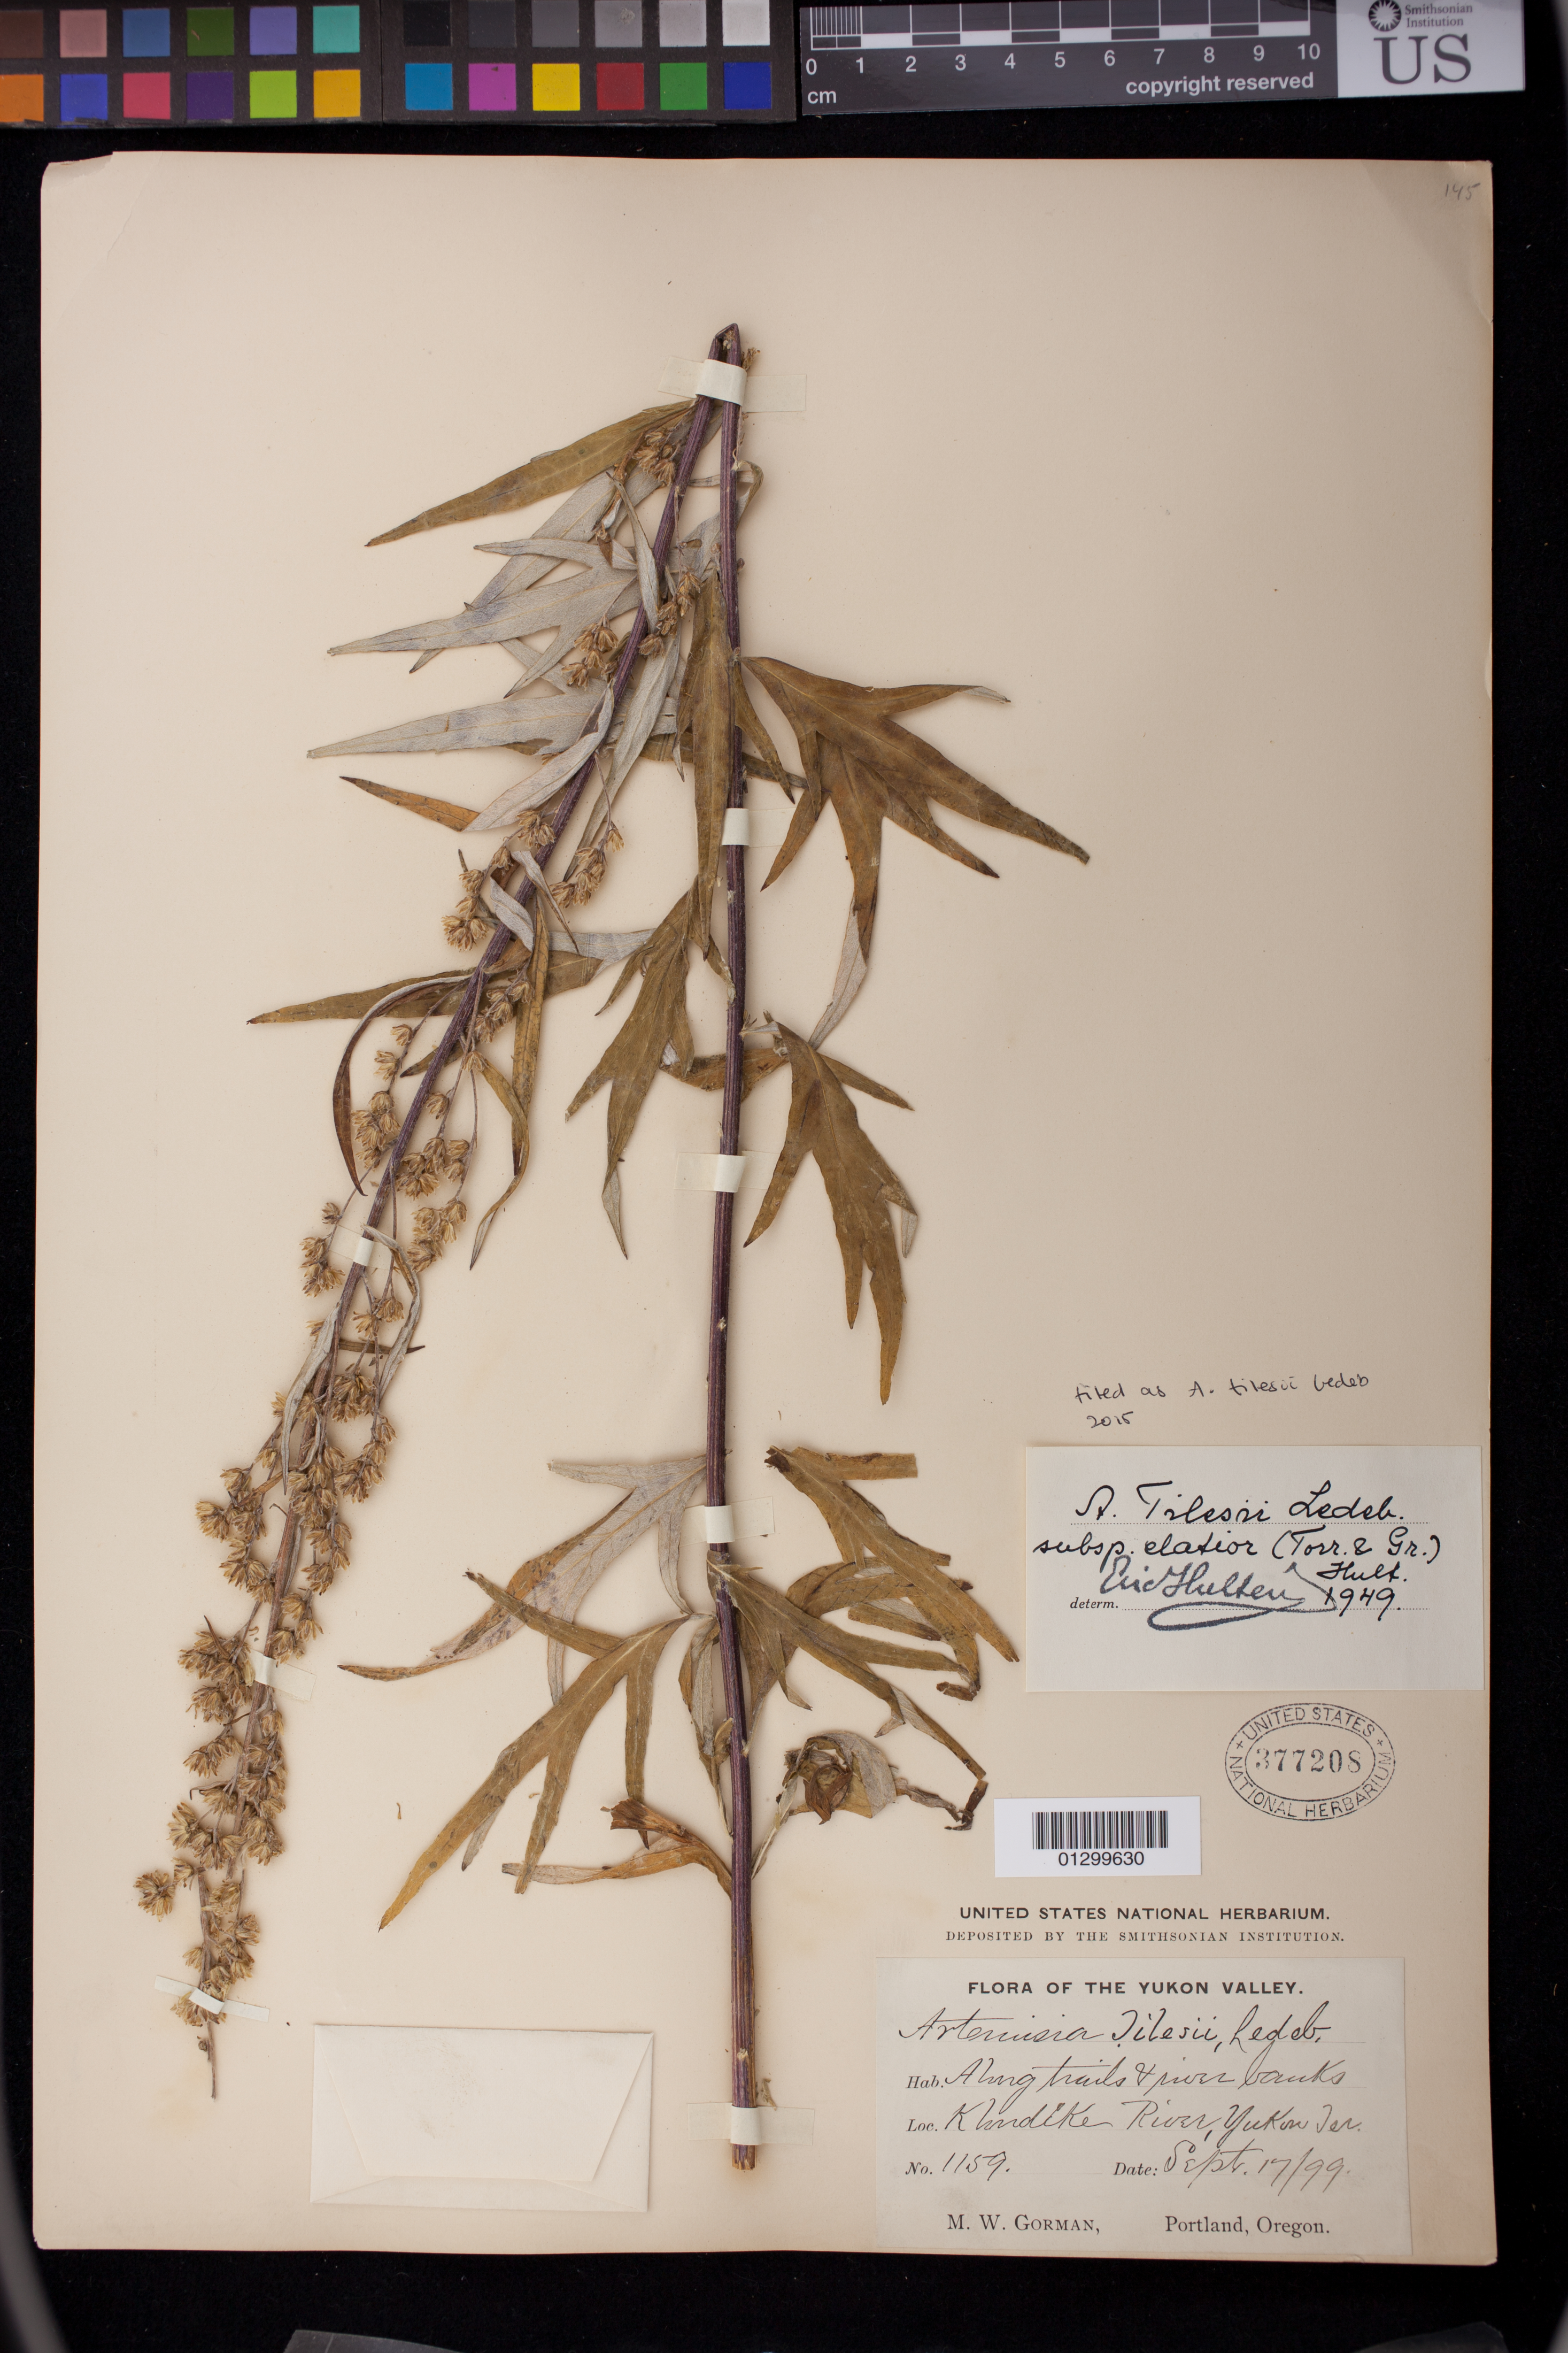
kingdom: Plantae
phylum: Tracheophyta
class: Magnoliopsida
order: Asterales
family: Asteraceae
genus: Artemisia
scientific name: Artemisia tilesii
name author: Ledeb.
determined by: Hultén, [O.] Eric G.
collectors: M. W. Gorman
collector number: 1159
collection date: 1899-09-17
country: Canada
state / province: Yukon Territory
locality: Klondike River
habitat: Along trails and river banks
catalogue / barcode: US 377208